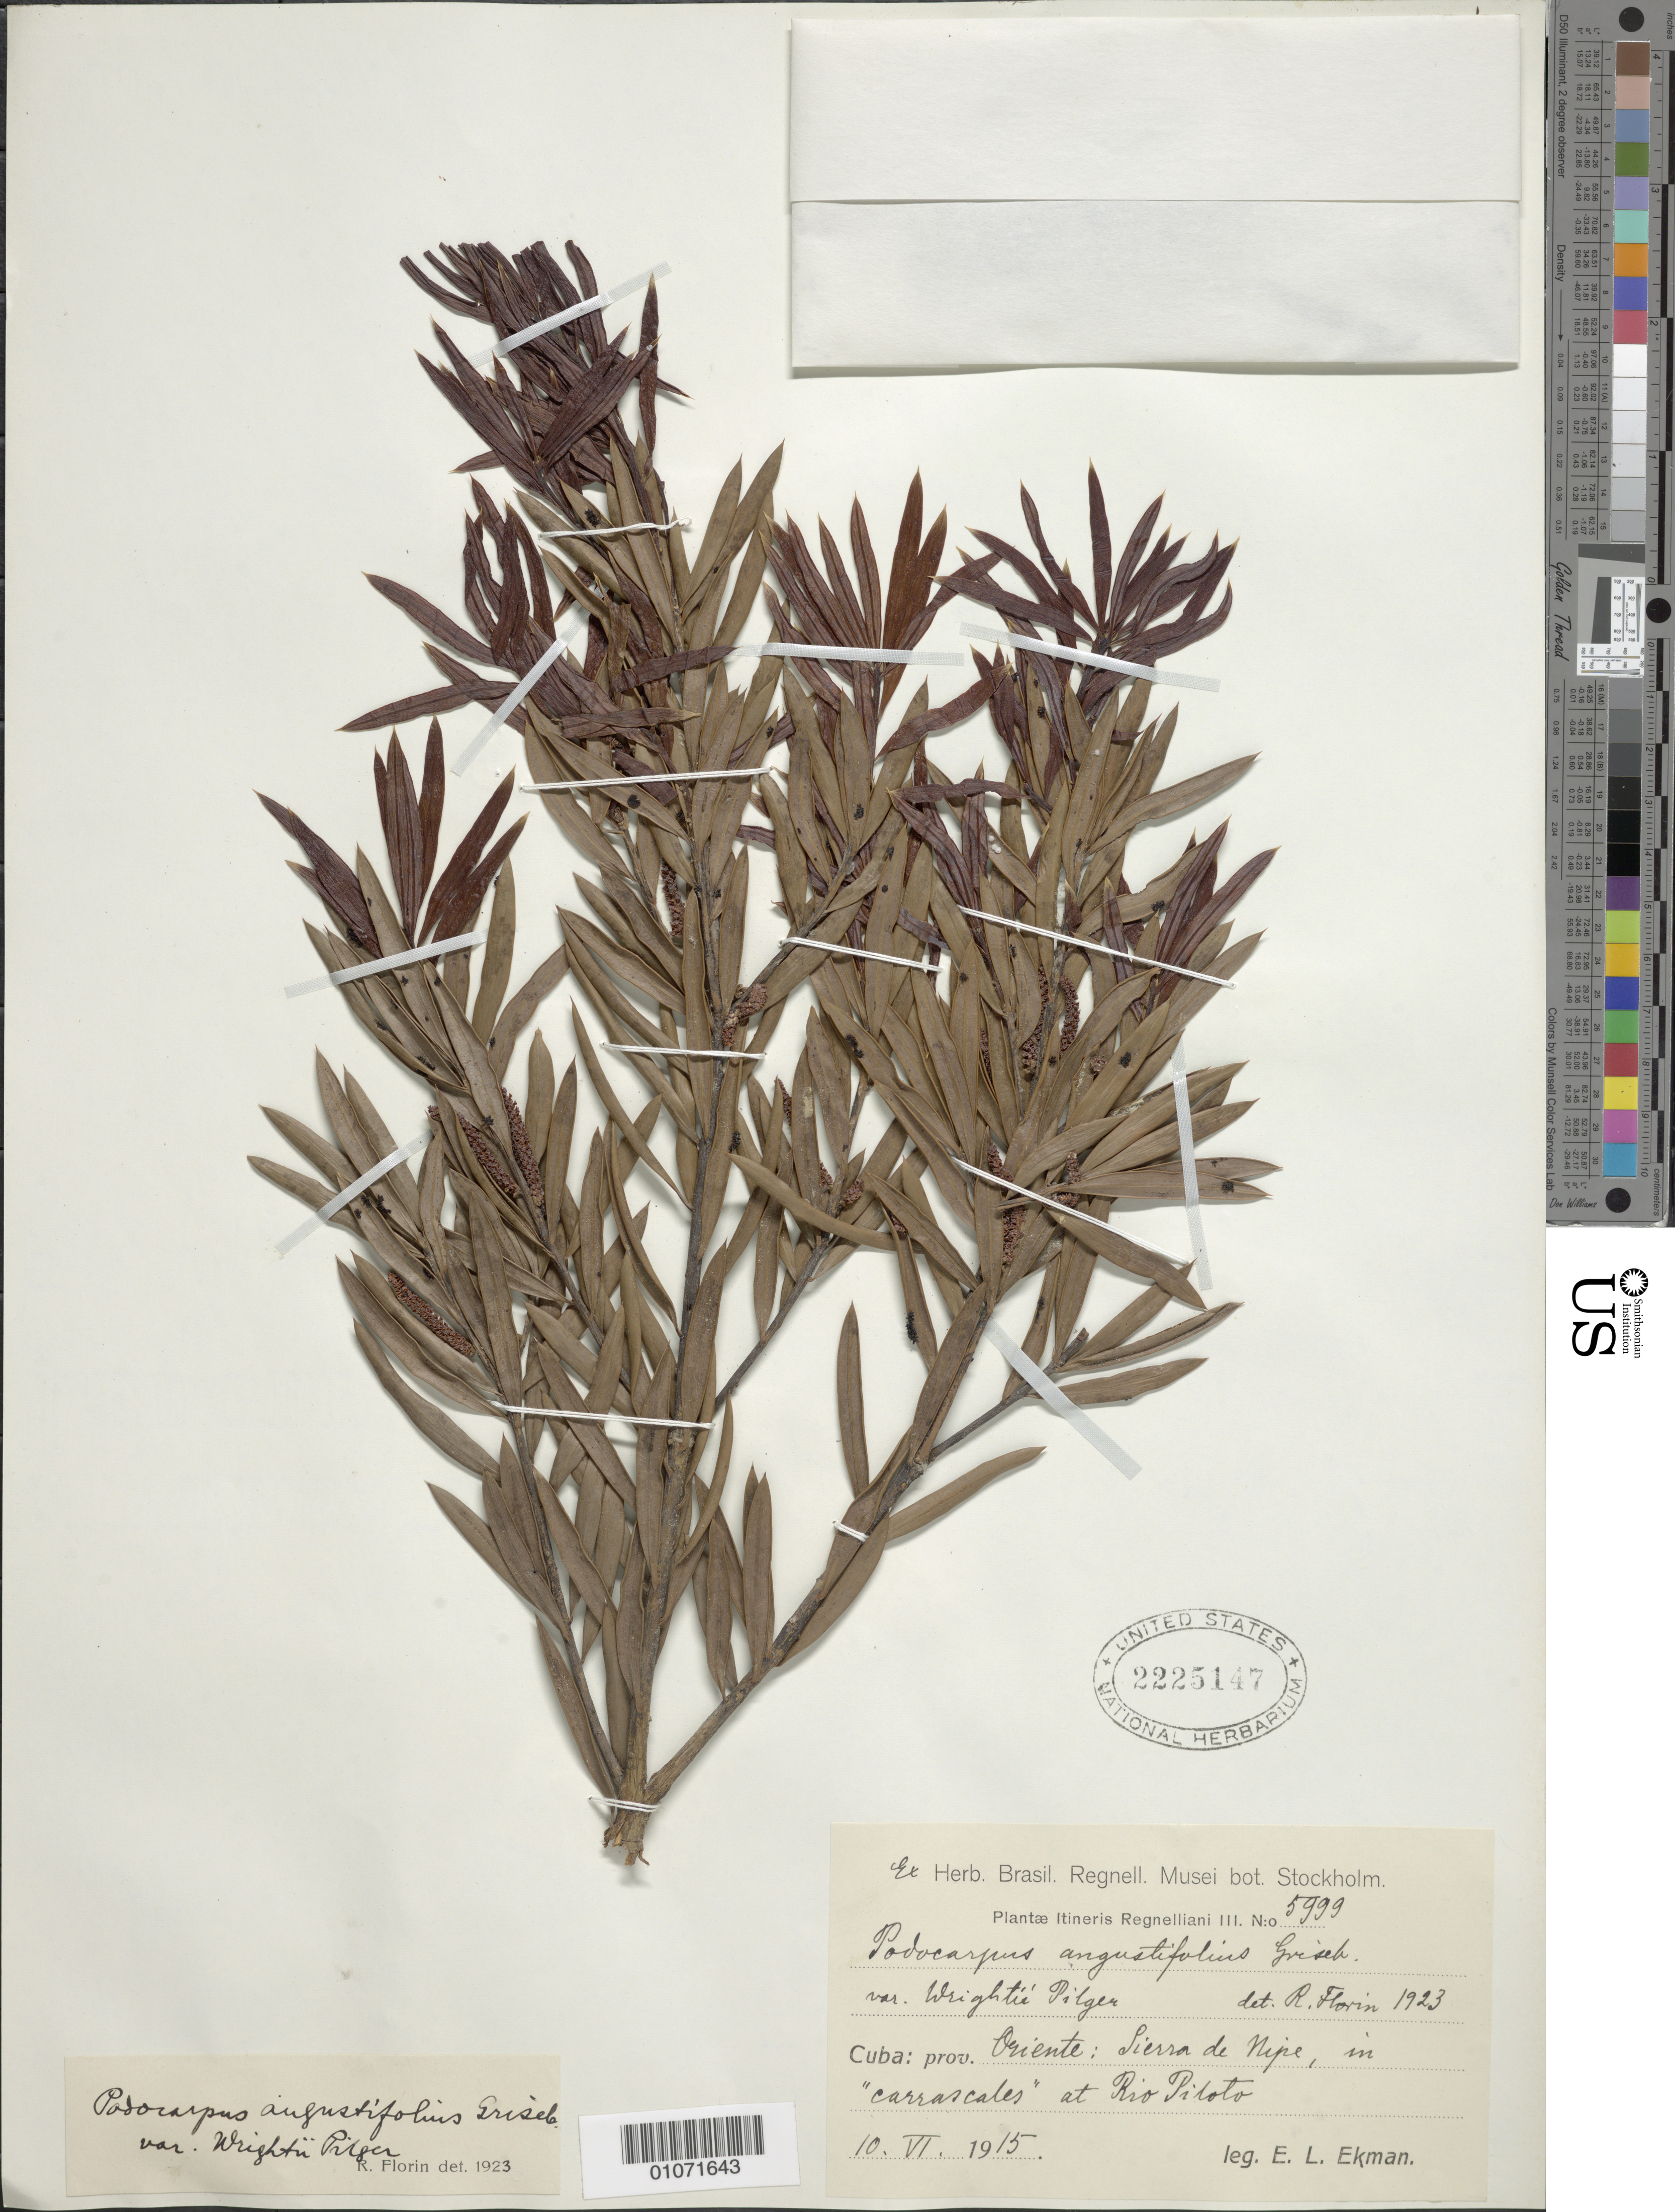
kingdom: Plantae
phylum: Tracheophyta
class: Pinopsida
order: Pinales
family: Podocarpaceae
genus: Podocarpus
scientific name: Podocarpus angustifolius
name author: Griseb.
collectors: E. L. Ekman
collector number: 5999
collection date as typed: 10 Jun 1915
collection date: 1915-06-10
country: Cuba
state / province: Holguín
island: Cuba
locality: Sierra de Nipe in "Cassarcalen" at Rio Pelota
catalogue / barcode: US 2225147